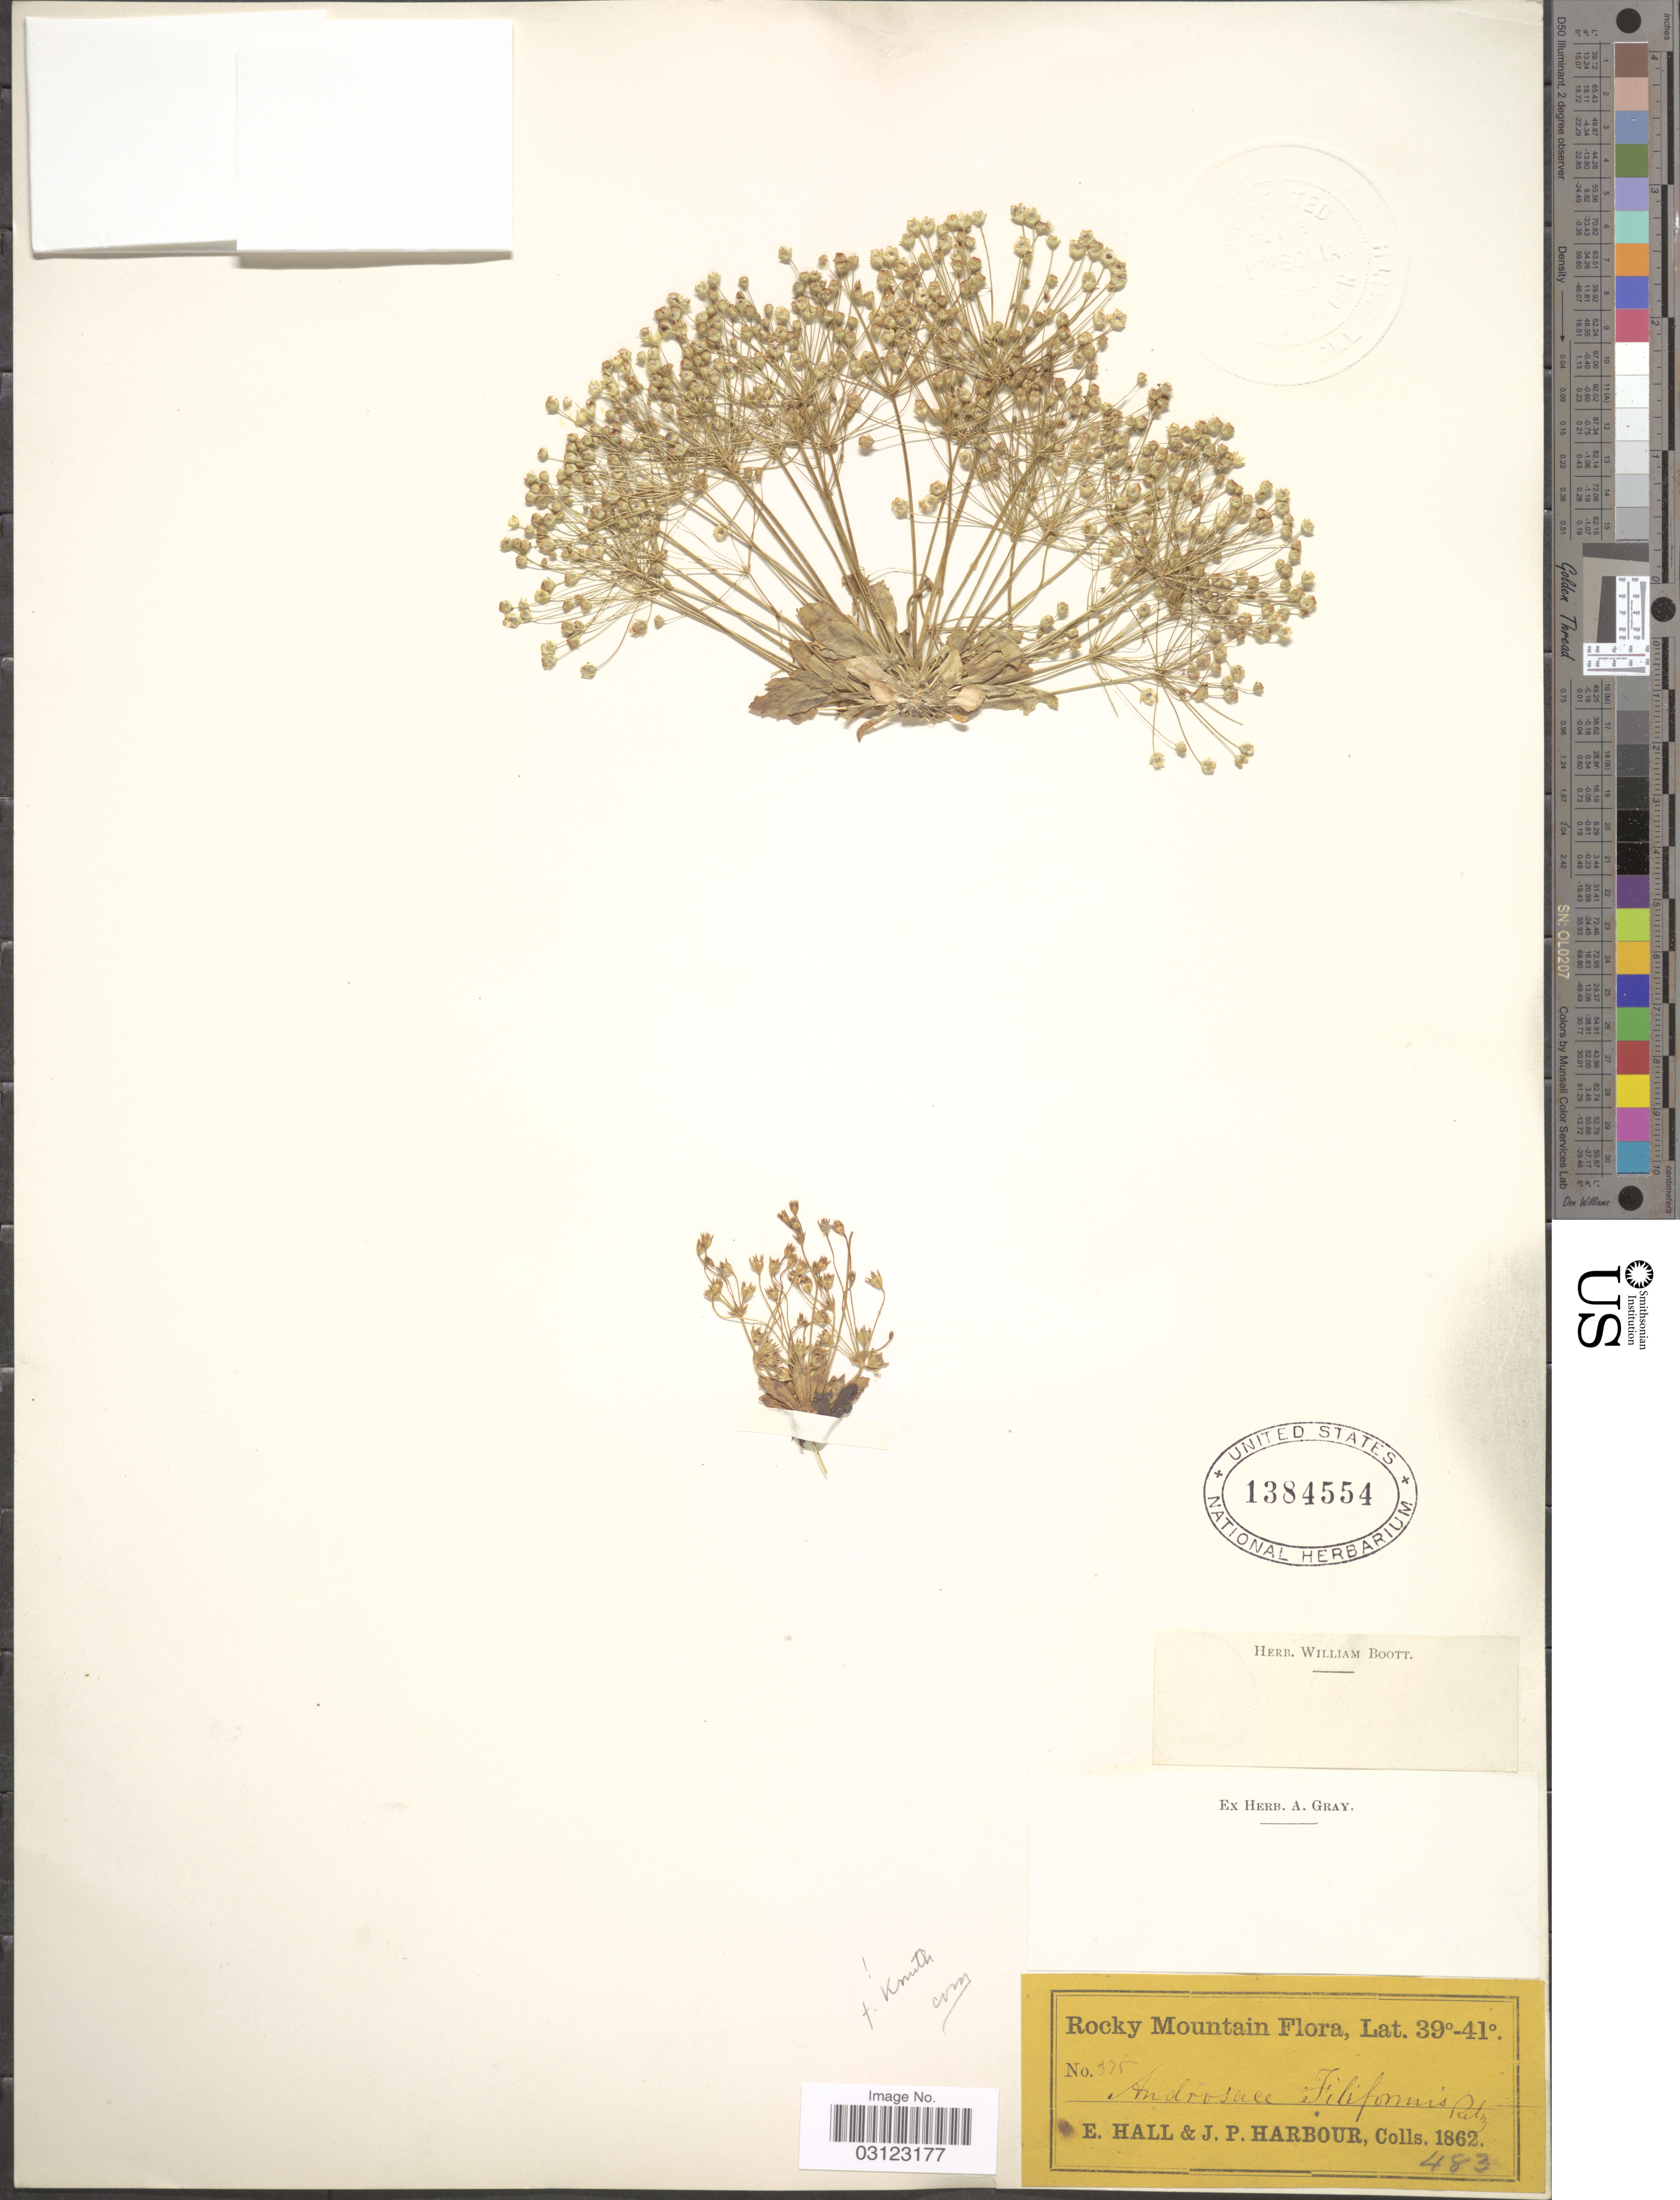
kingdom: Plantae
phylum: Tracheophyta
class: Magnoliopsida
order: Ericales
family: Primulaceae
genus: Androsace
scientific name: Androsace filiformis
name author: Retz.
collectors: E. Hall & J. Harbour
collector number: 375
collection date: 1862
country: United States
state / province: Colorado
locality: Rocky Mtns.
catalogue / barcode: US 1384554